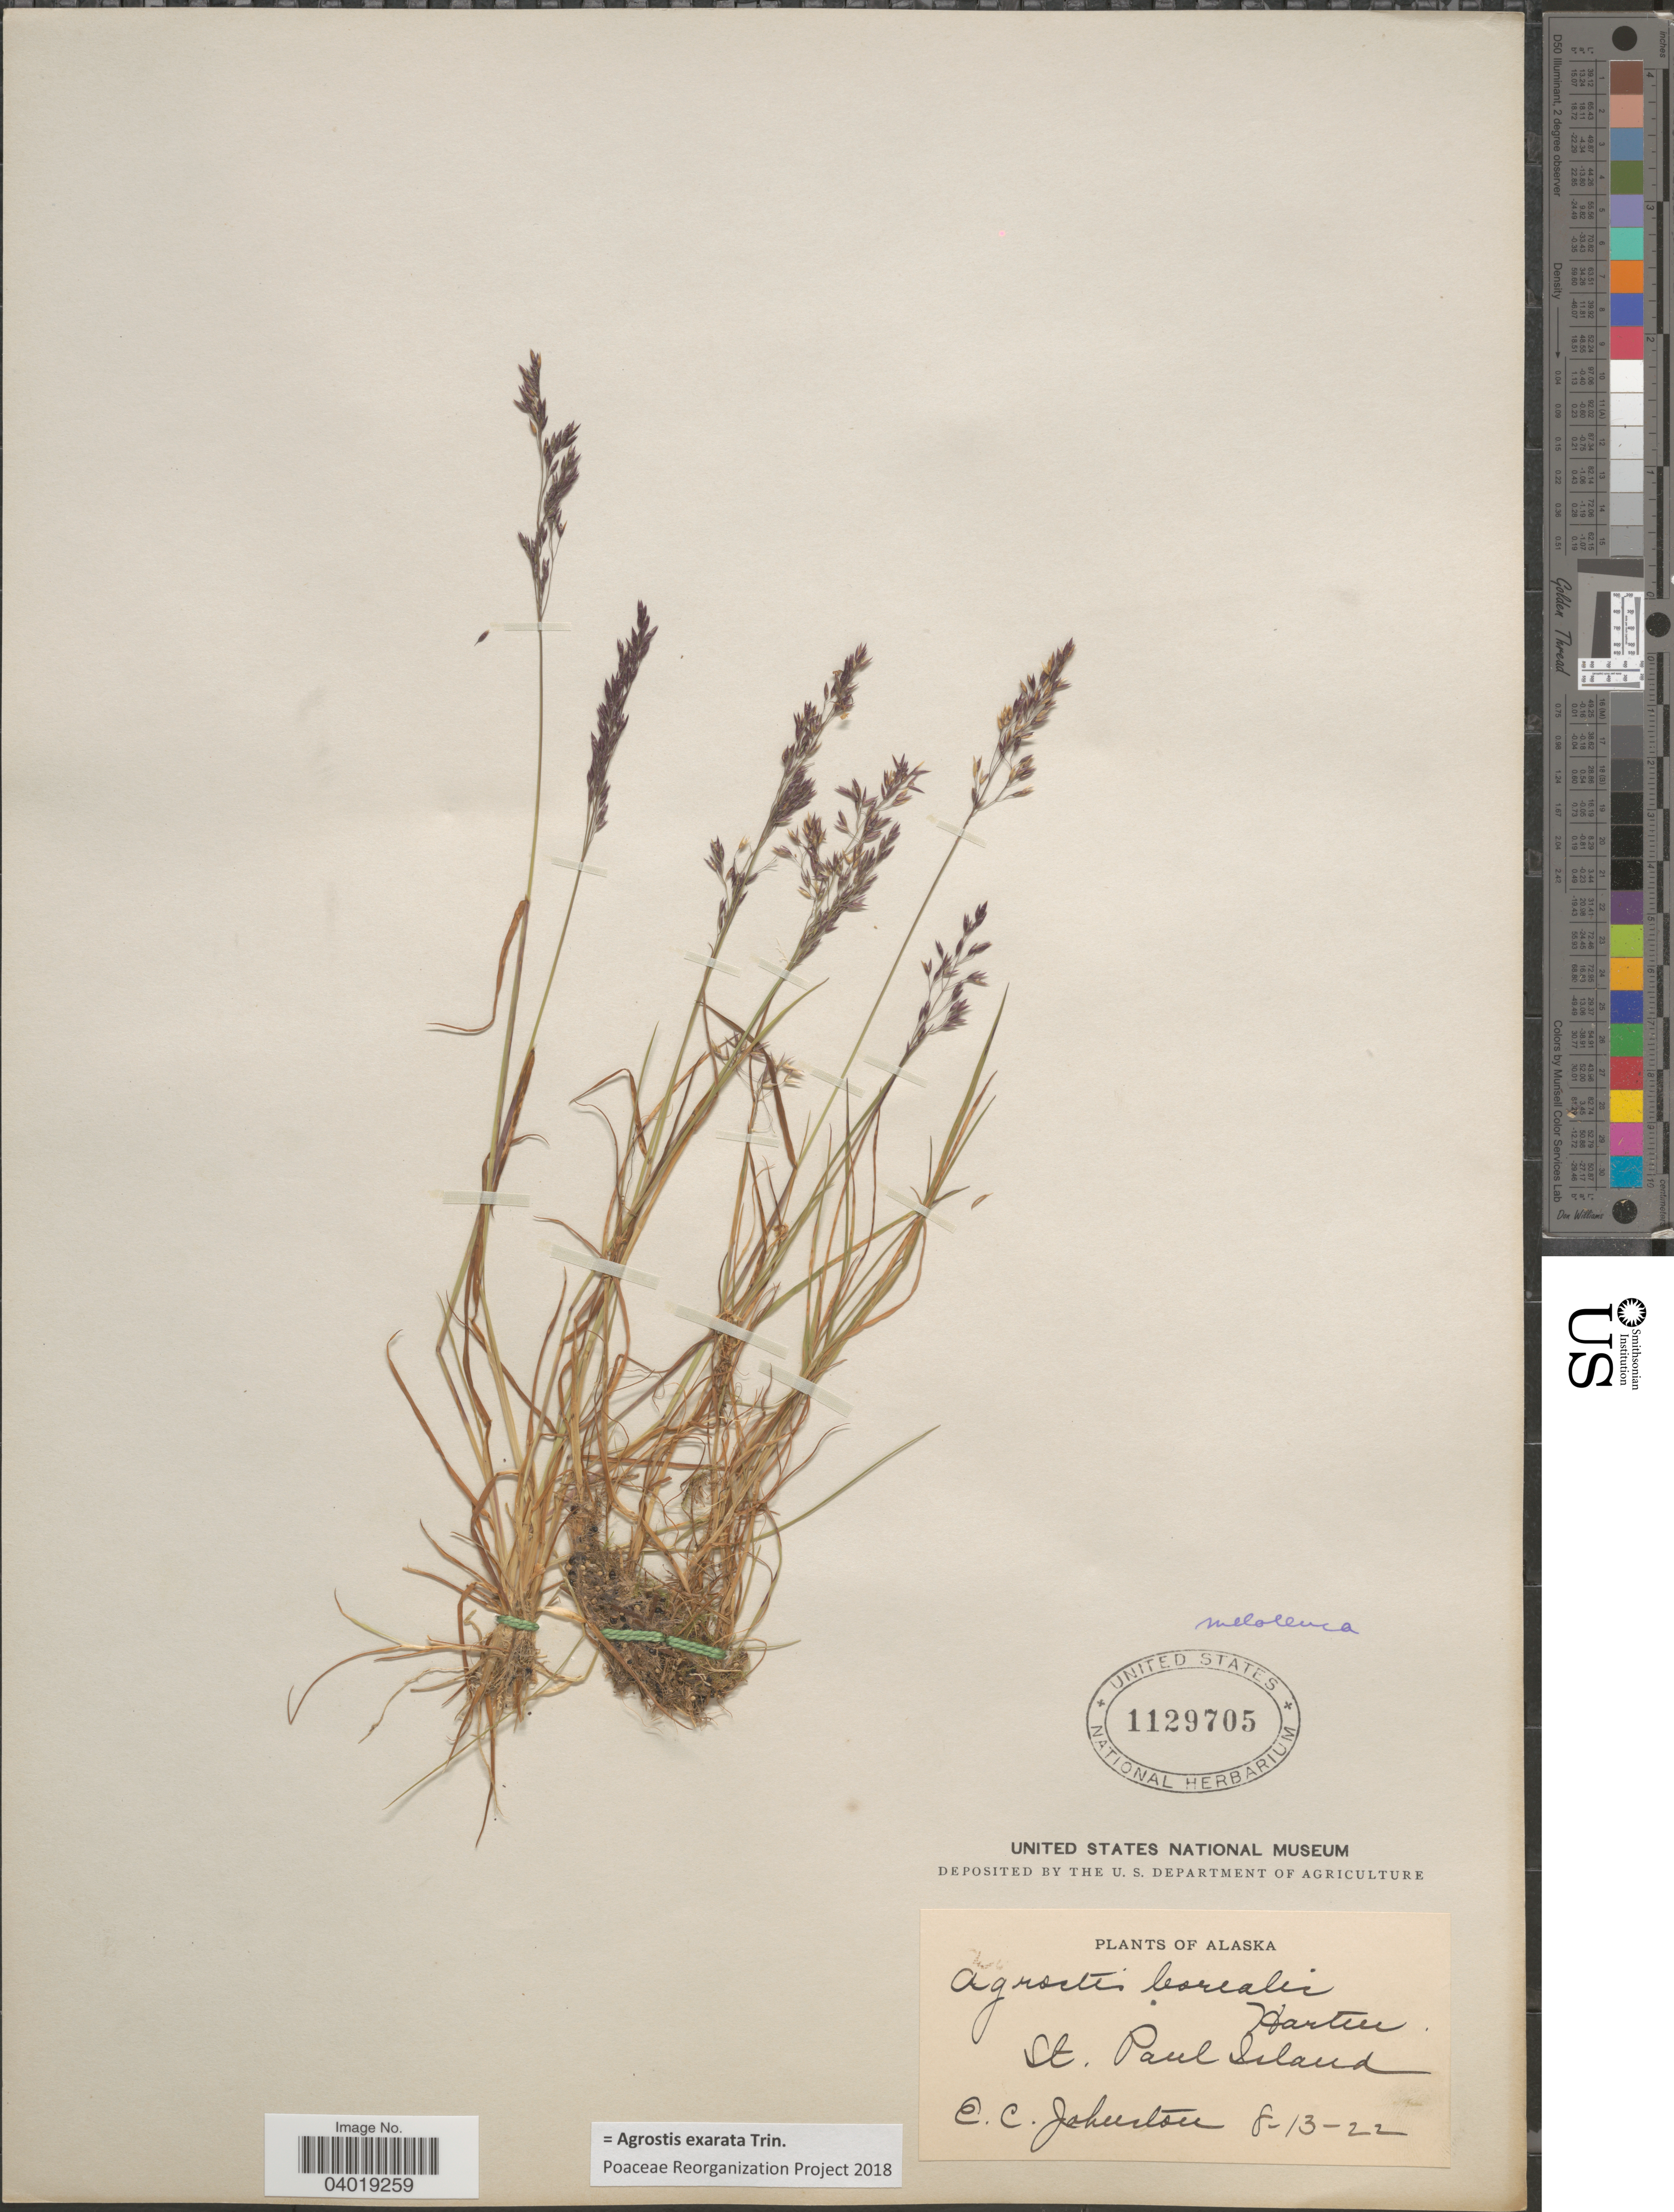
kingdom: Plantae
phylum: Tracheophyta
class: Liliopsida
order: Poales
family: Poaceae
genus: Agrostis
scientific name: Agrostis exarata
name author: Trin.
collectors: E. C. Johnston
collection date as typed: Transcribed d/m/y: 13/8/22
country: United States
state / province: Alaska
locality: St. Paul Island.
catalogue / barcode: US 1129705